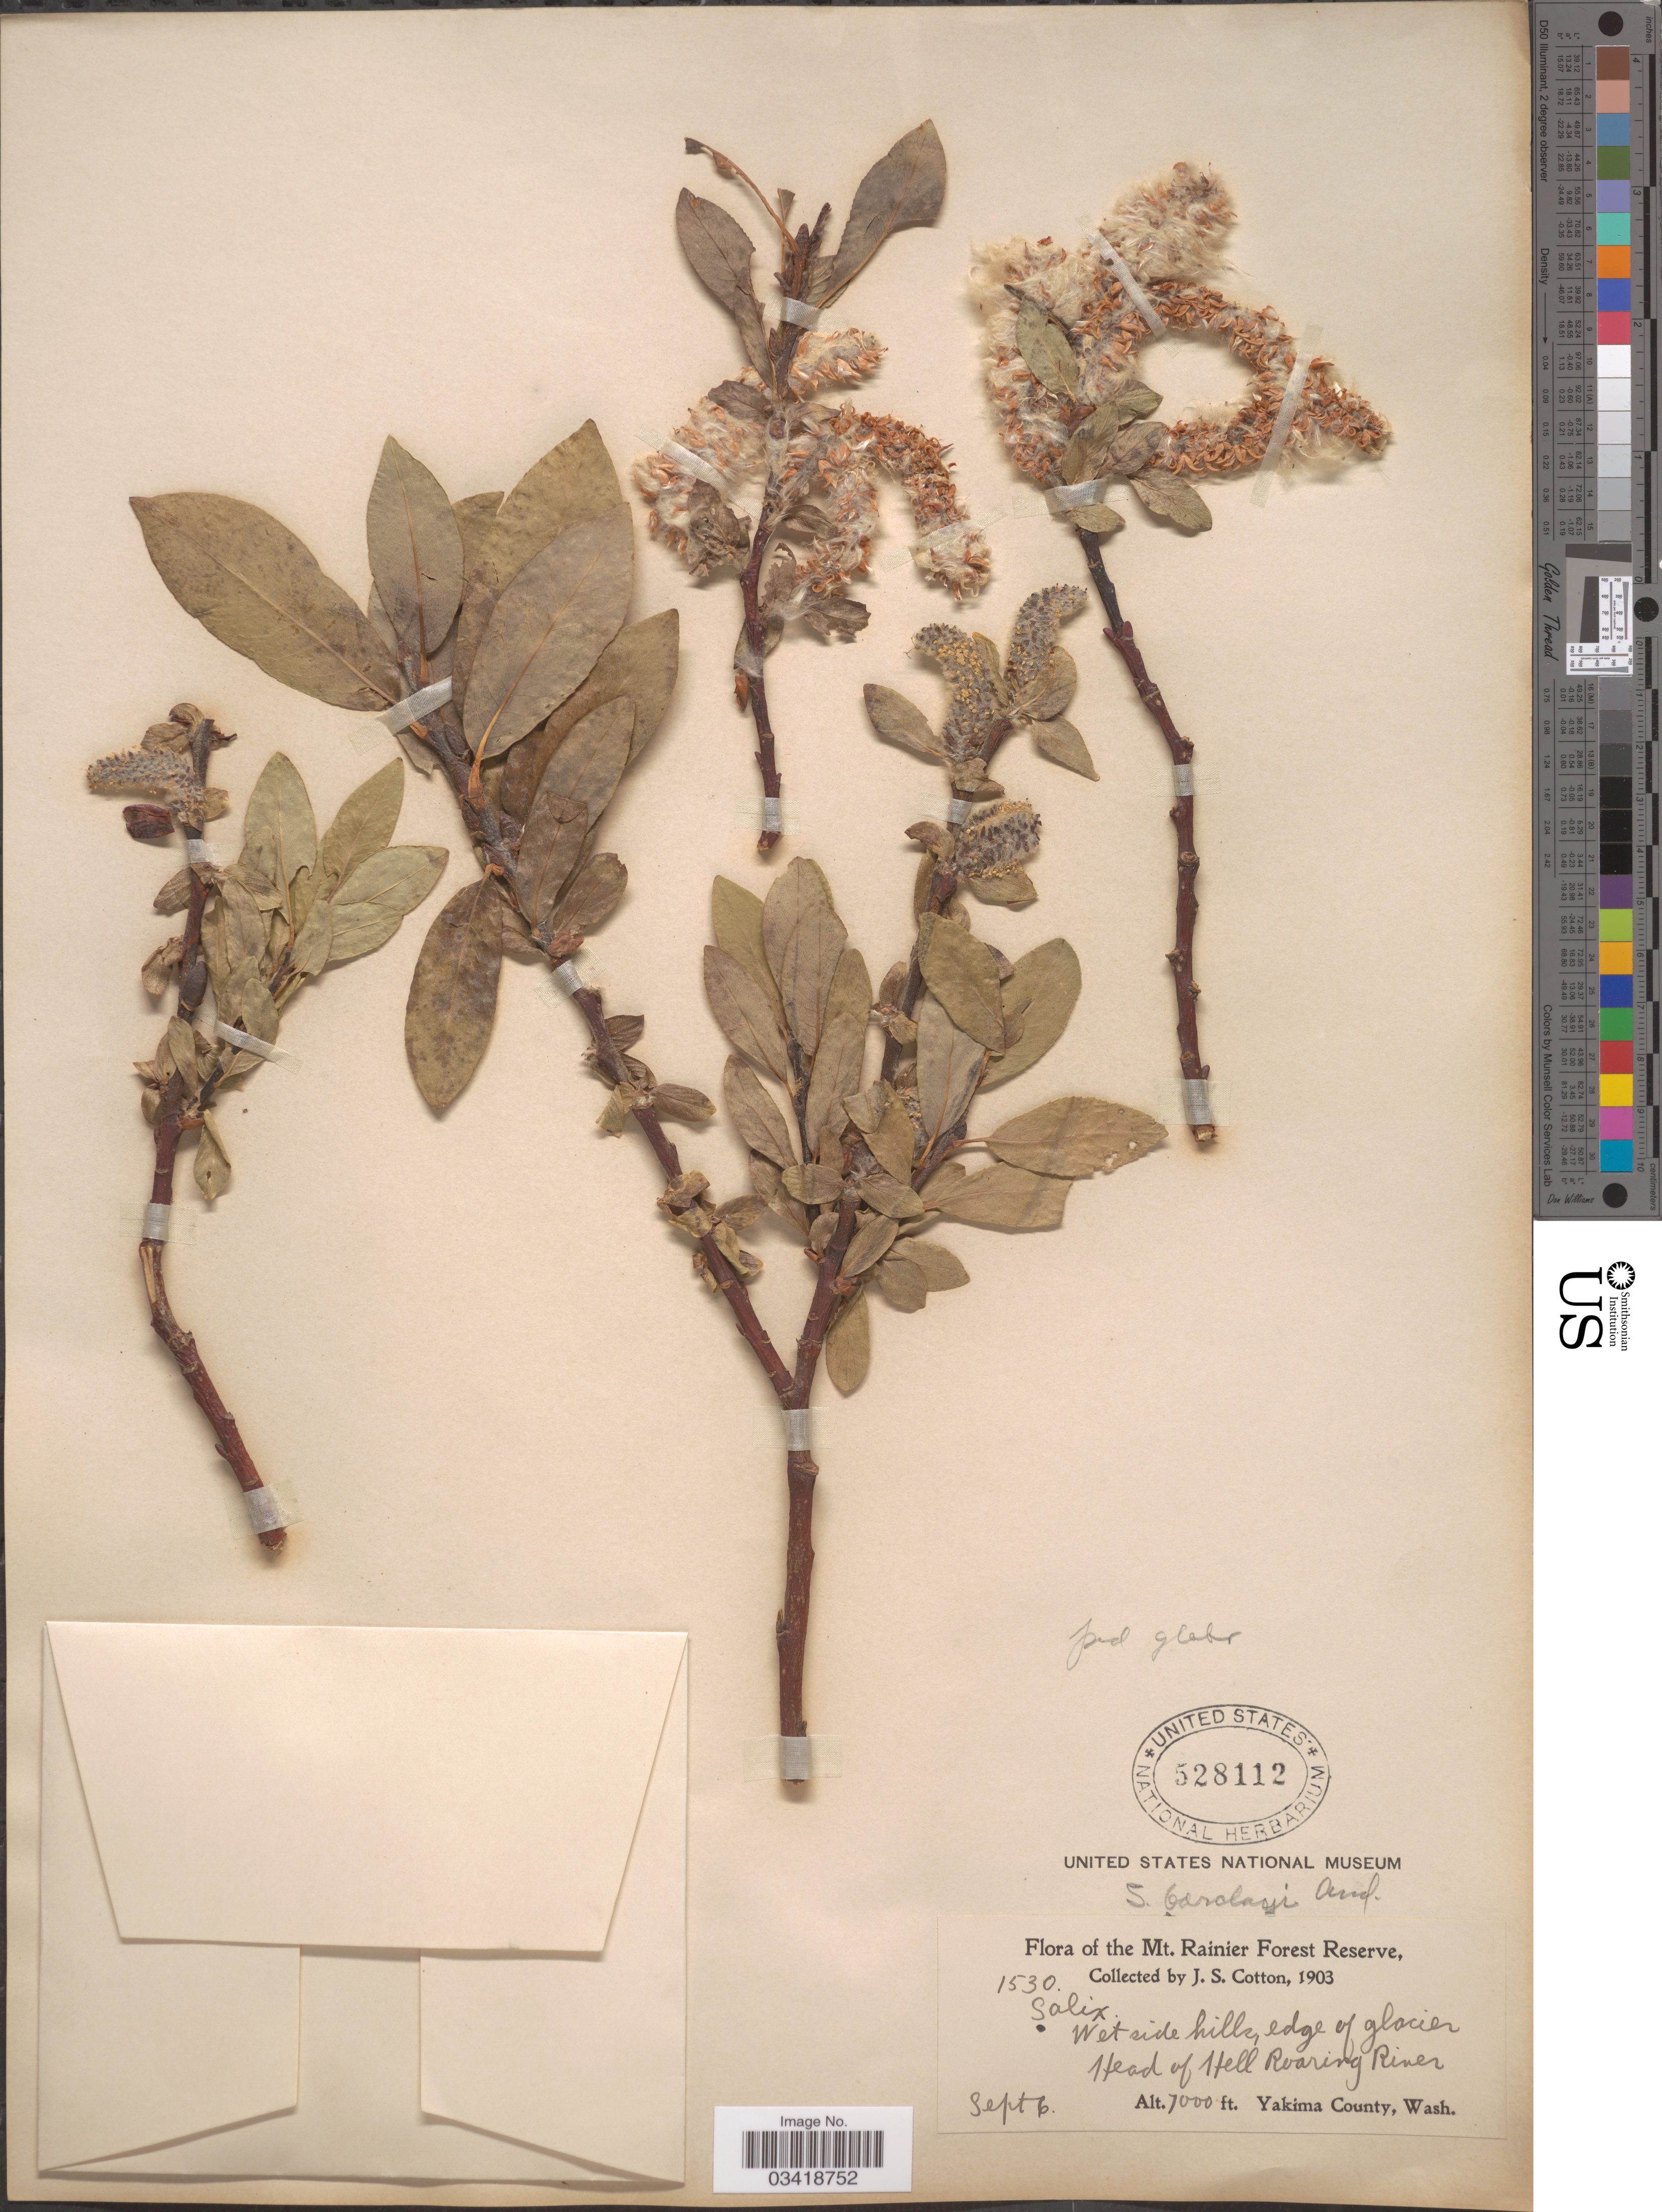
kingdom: Plantae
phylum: Tracheophyta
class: Magnoliopsida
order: Malpighiales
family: Salicaceae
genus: Salix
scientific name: Salix barclayi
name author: Andersson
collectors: J. S. Cotton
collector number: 1530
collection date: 1903-09-06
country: United States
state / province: Washington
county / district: Yakima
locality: The Mt. Rainier Forest Reserve. Wet side hills, edge of glacier. Head of Hell Roaring River. Yakima County.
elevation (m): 2134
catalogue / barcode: US 528112